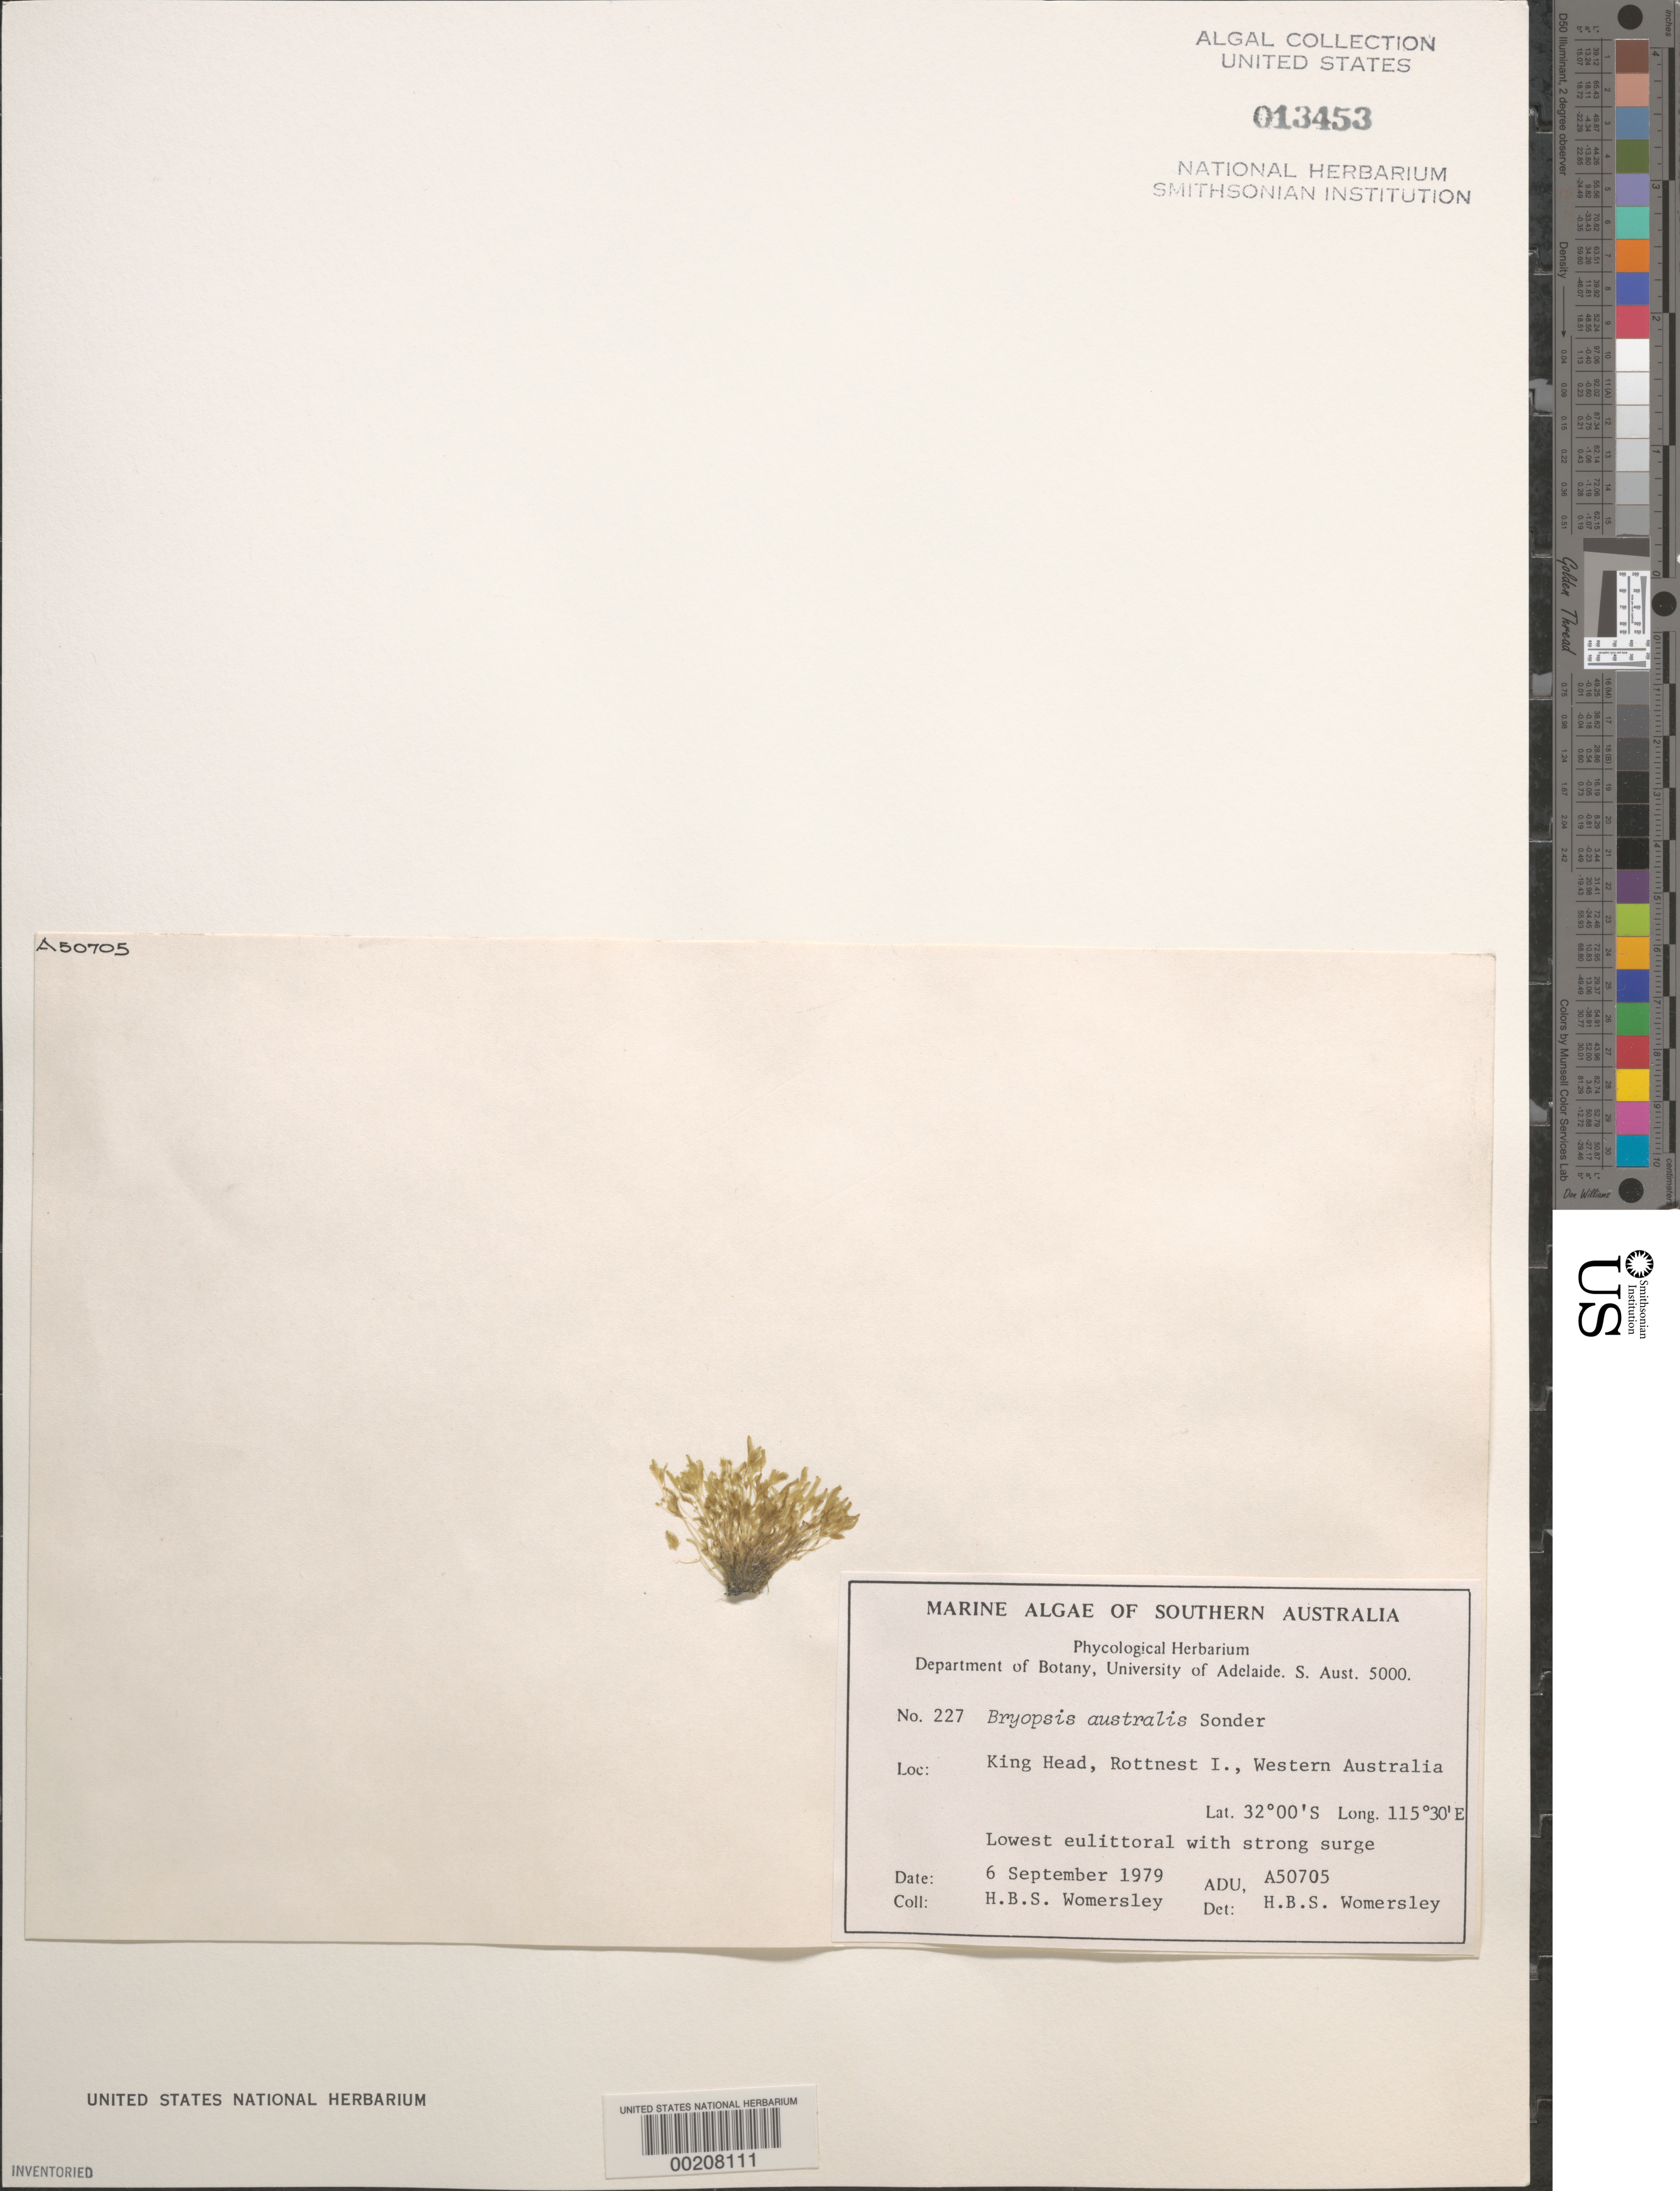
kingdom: Plantae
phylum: Chlorophyta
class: Ulvophyceae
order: Bryopsidales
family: Bryopsidaceae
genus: Bryopsis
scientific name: Bryopsis australis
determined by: Womersley, H. B. S.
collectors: H. B. S. Womersley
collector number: ADU A50705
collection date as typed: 06 Sep 1979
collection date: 1979-09-06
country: Australia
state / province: Western Australia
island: Rottnest Island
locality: King Head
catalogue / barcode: US 13453